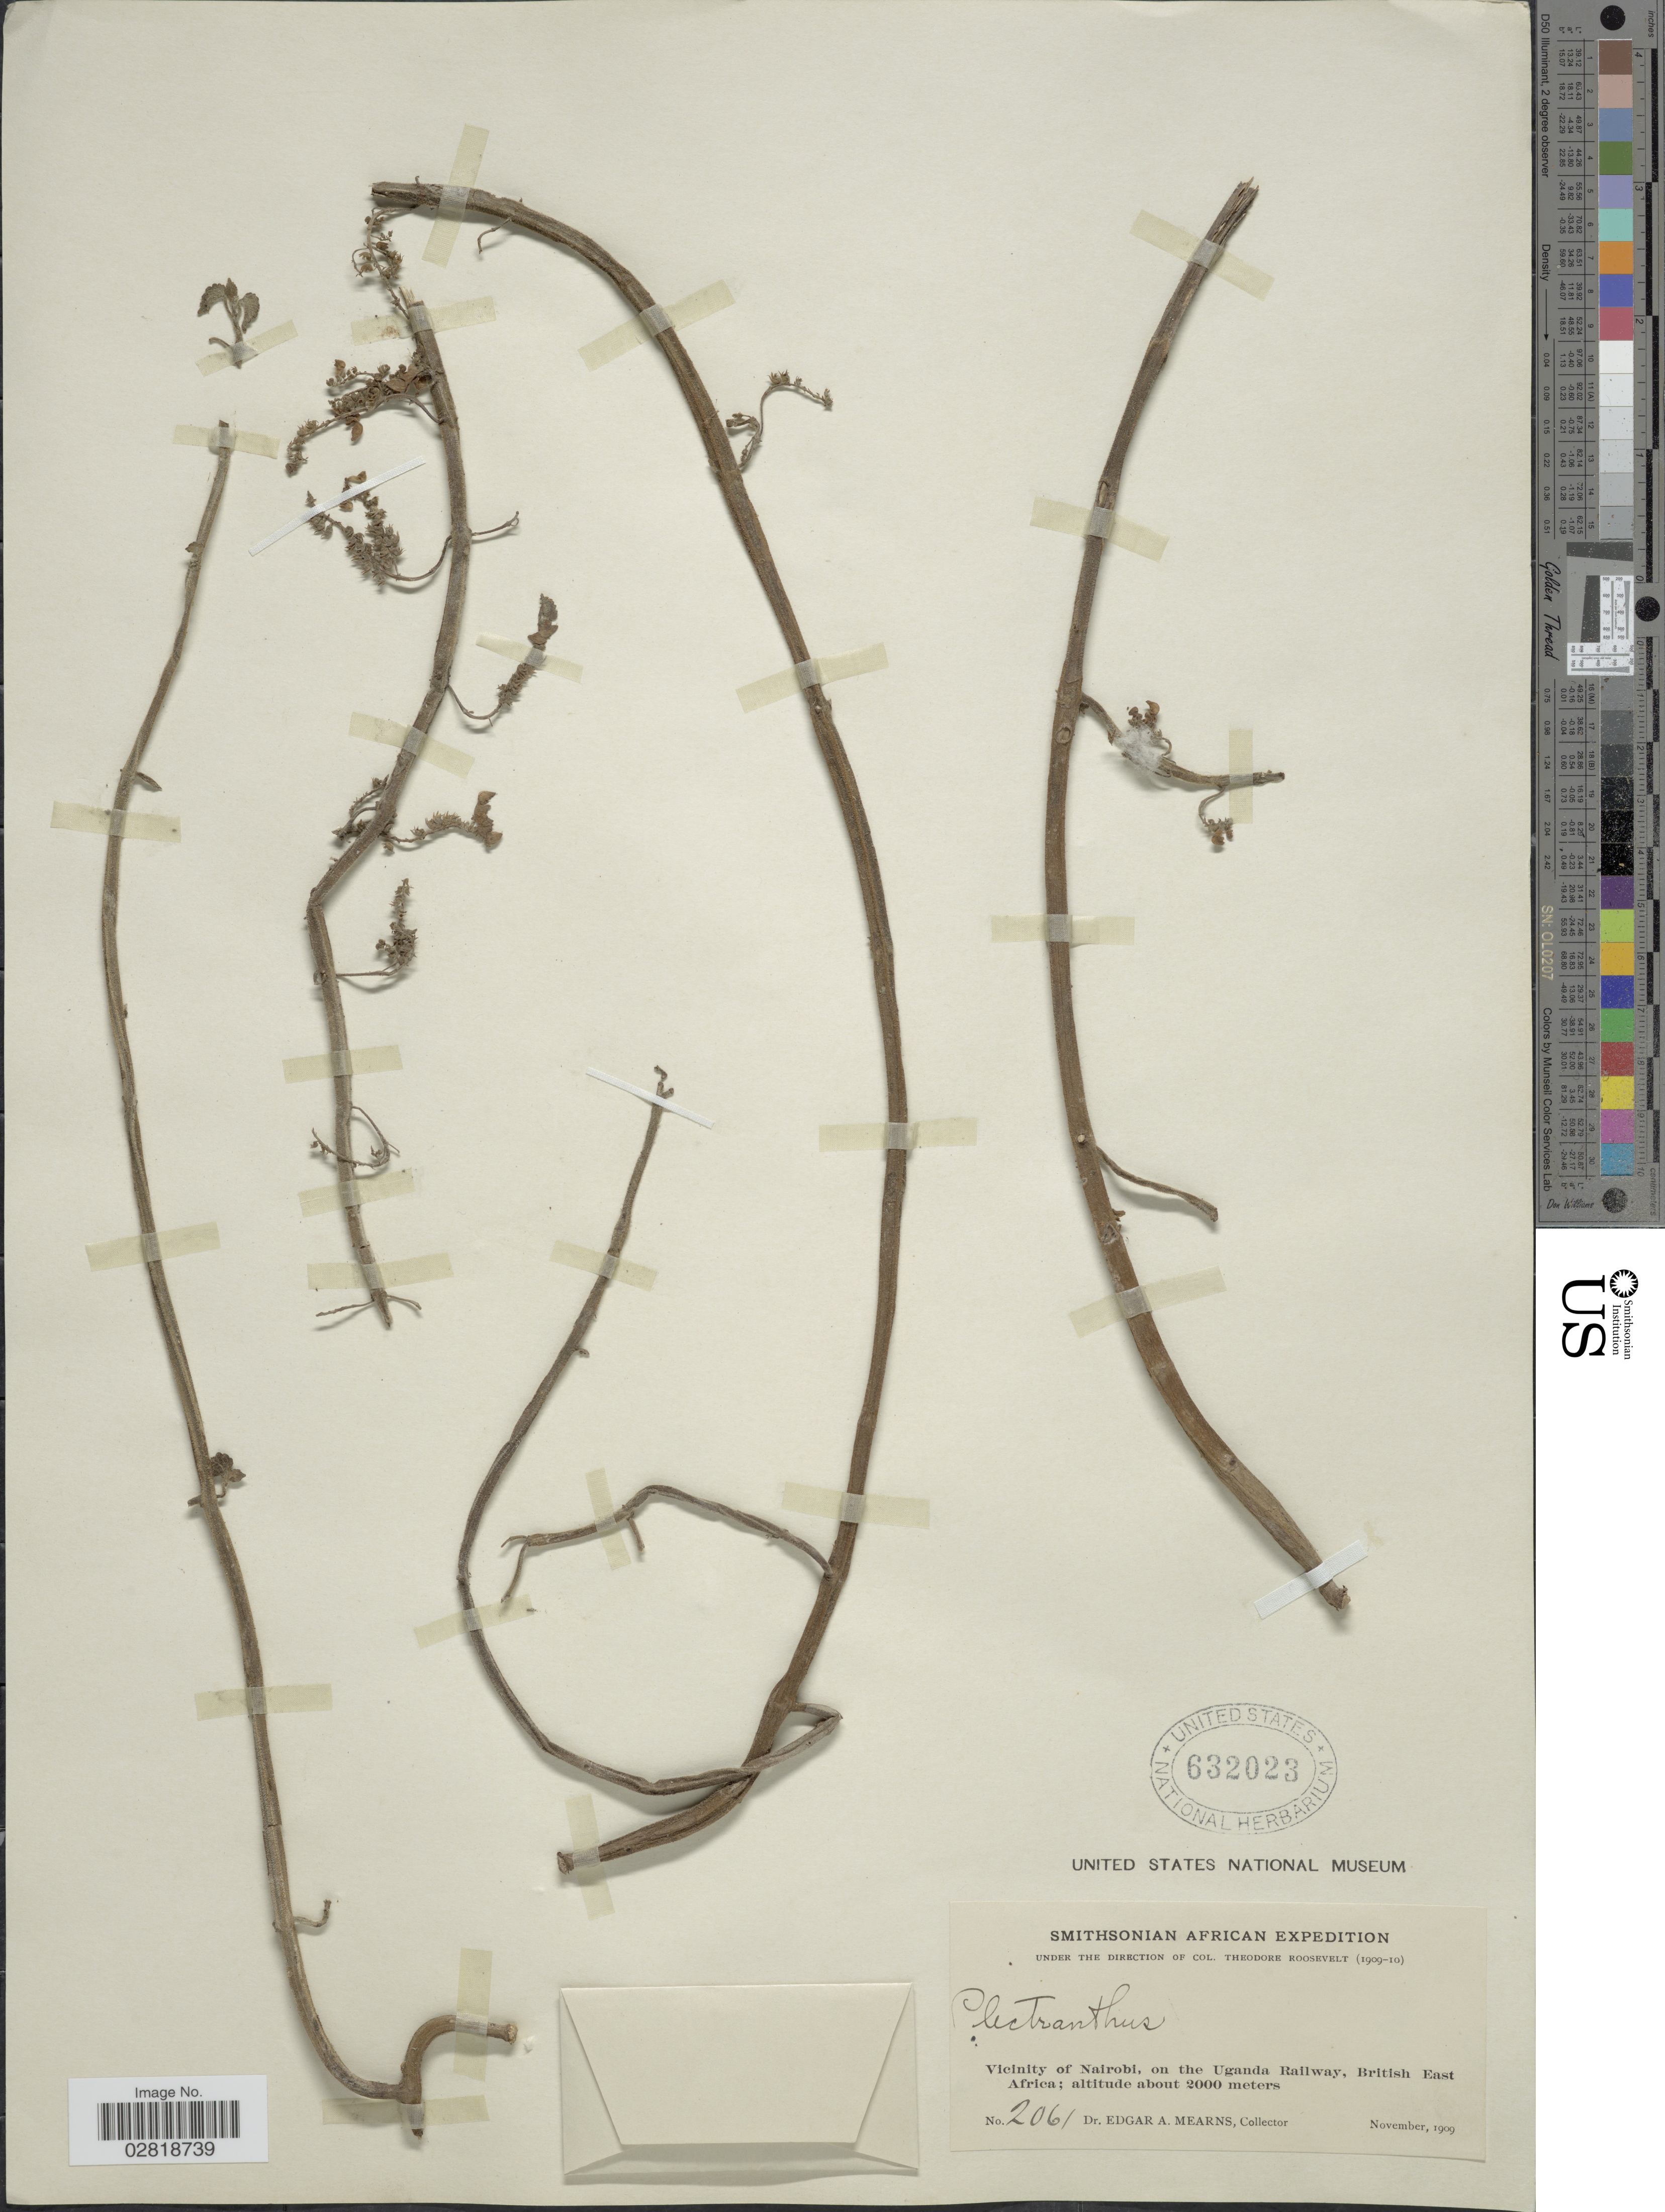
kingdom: Plantae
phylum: Tracheophyta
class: Magnoliopsida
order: Lamiales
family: Lamiaceae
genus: Plectranthus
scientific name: Plectranthus sp.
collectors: E. A. Mearns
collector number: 2061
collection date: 1909-11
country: Kenya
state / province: Nairobi Area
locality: Vicinity of Nairobi, on the Uganda Railway, British East Africa.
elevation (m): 2000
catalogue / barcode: US 632023